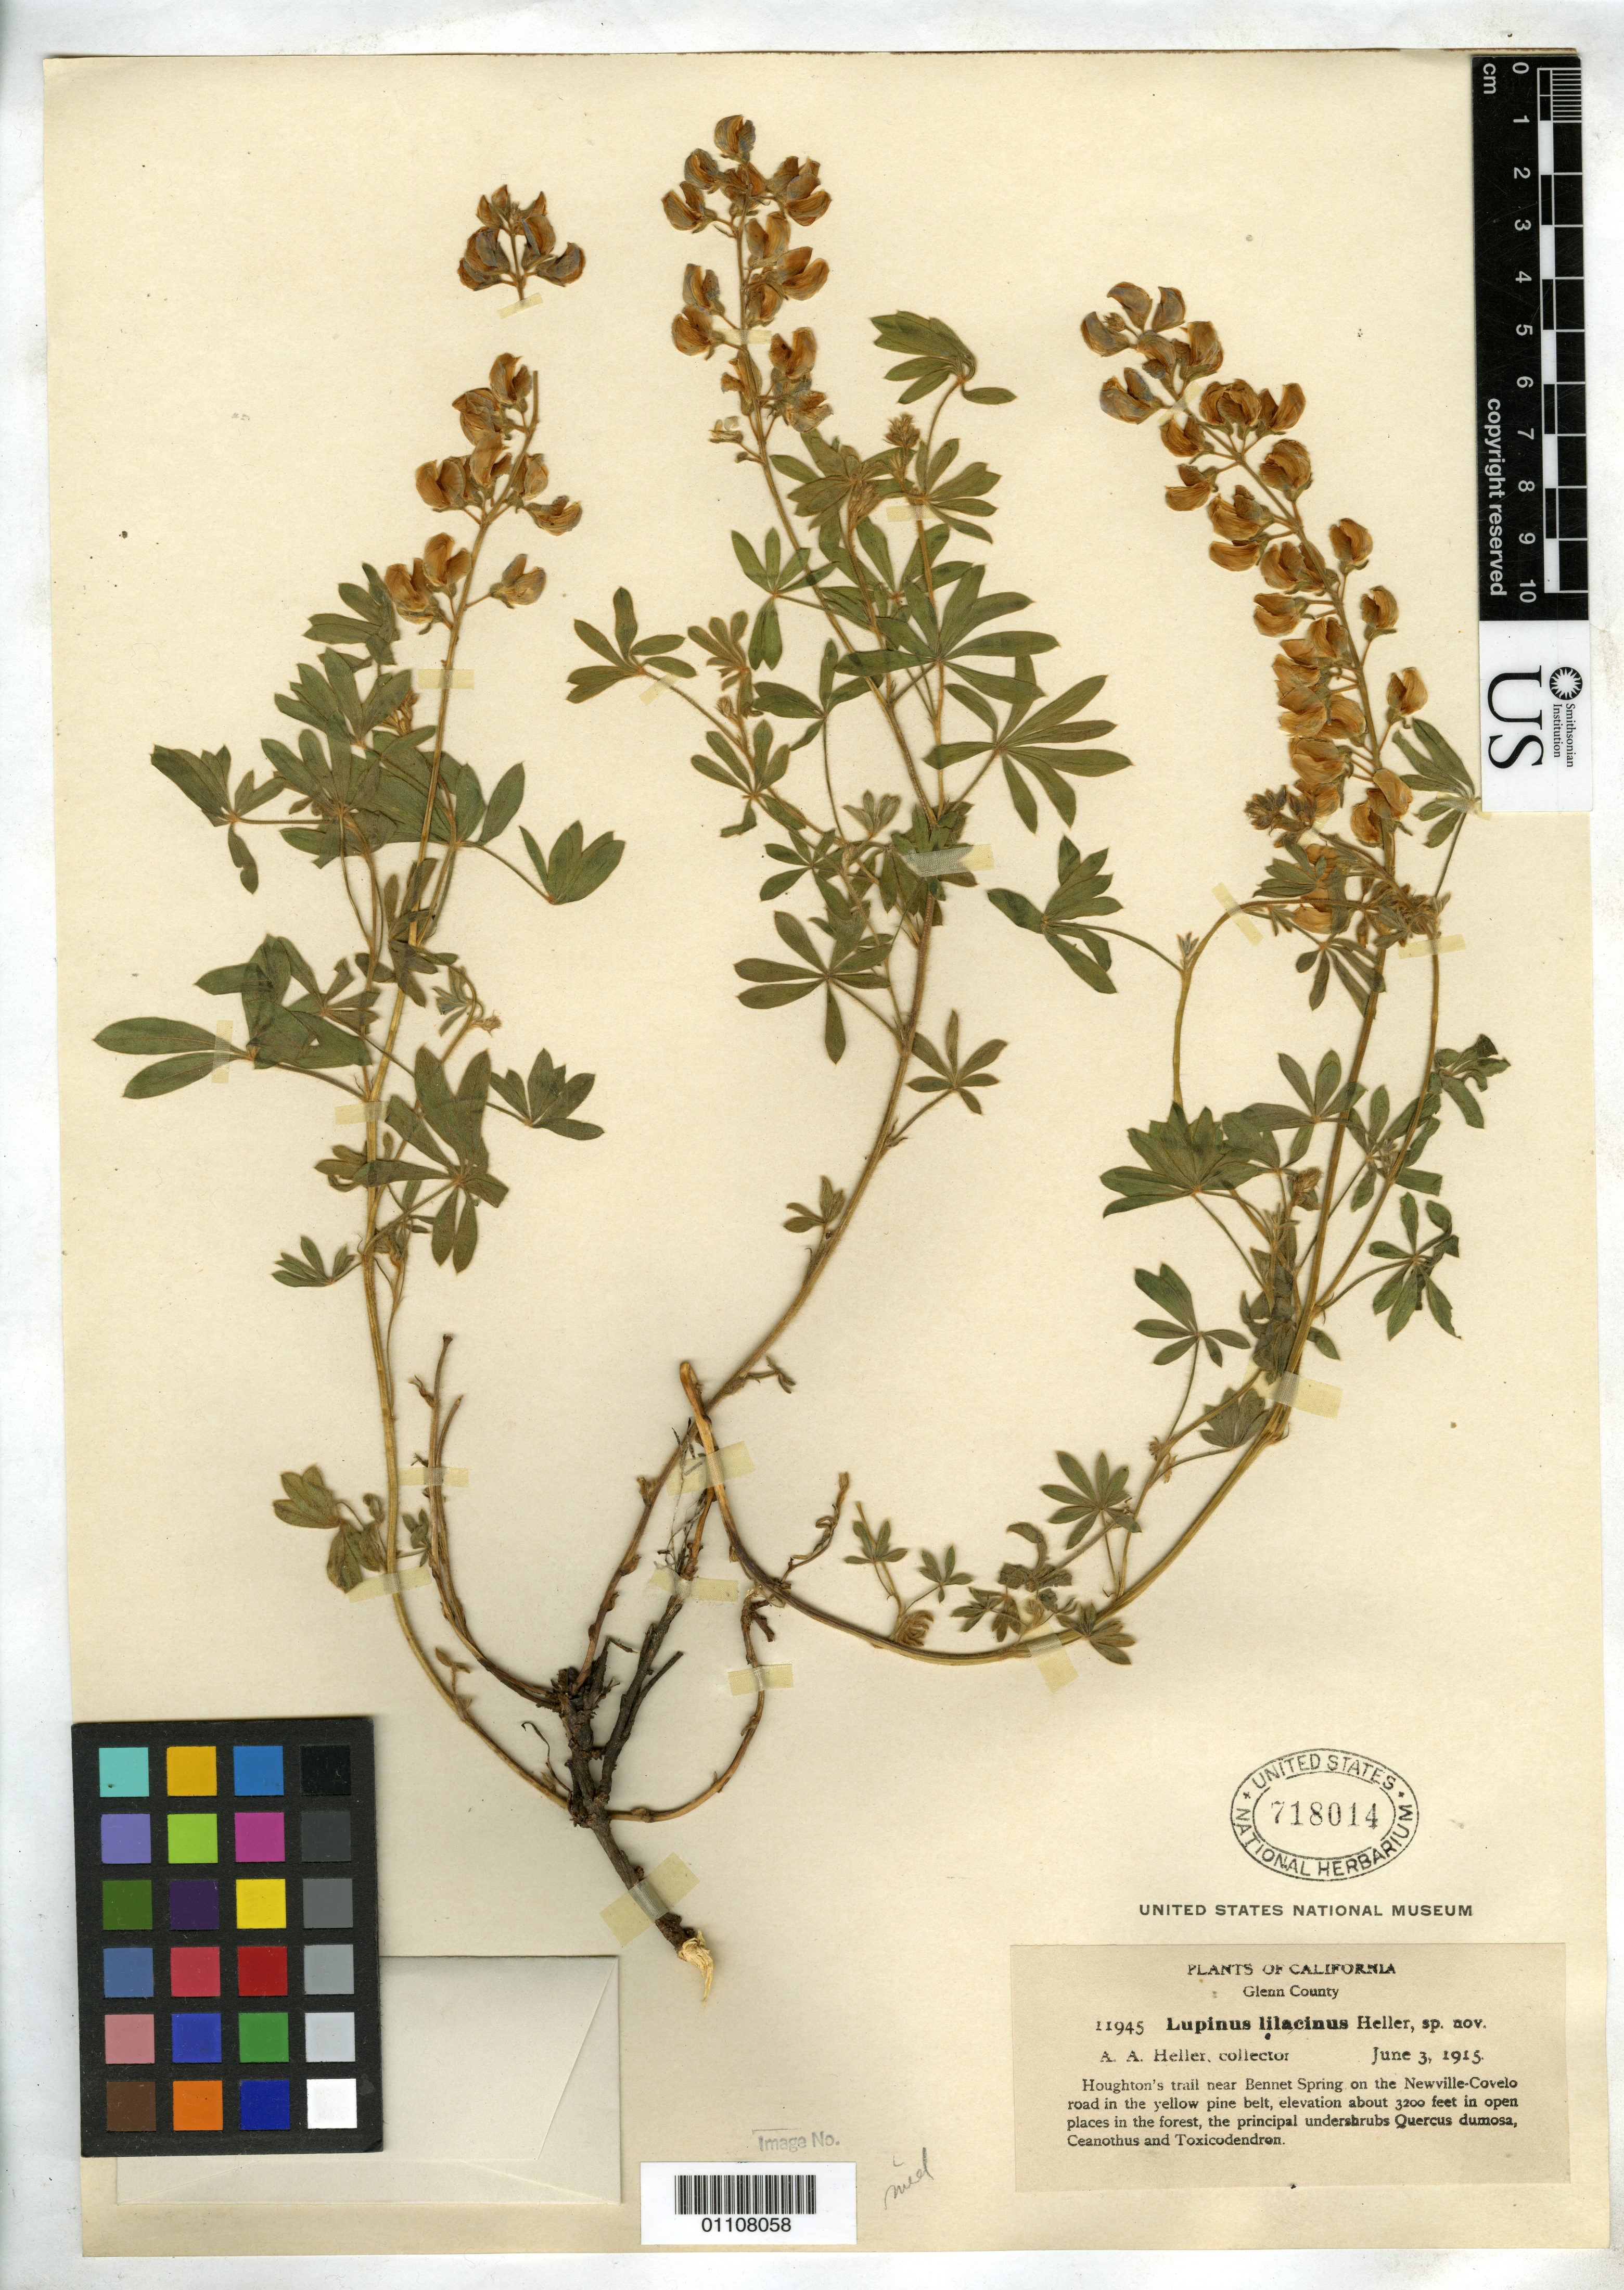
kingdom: Plantae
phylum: Tracheophyta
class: Magnoliopsida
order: Fabales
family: Fabaceae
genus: Lupinus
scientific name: Lupinus lilacinus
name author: A. Heller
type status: Isotype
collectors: A. A. Heller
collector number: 11945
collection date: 1915-06-03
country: United States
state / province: California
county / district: Glenn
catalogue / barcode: US 718014